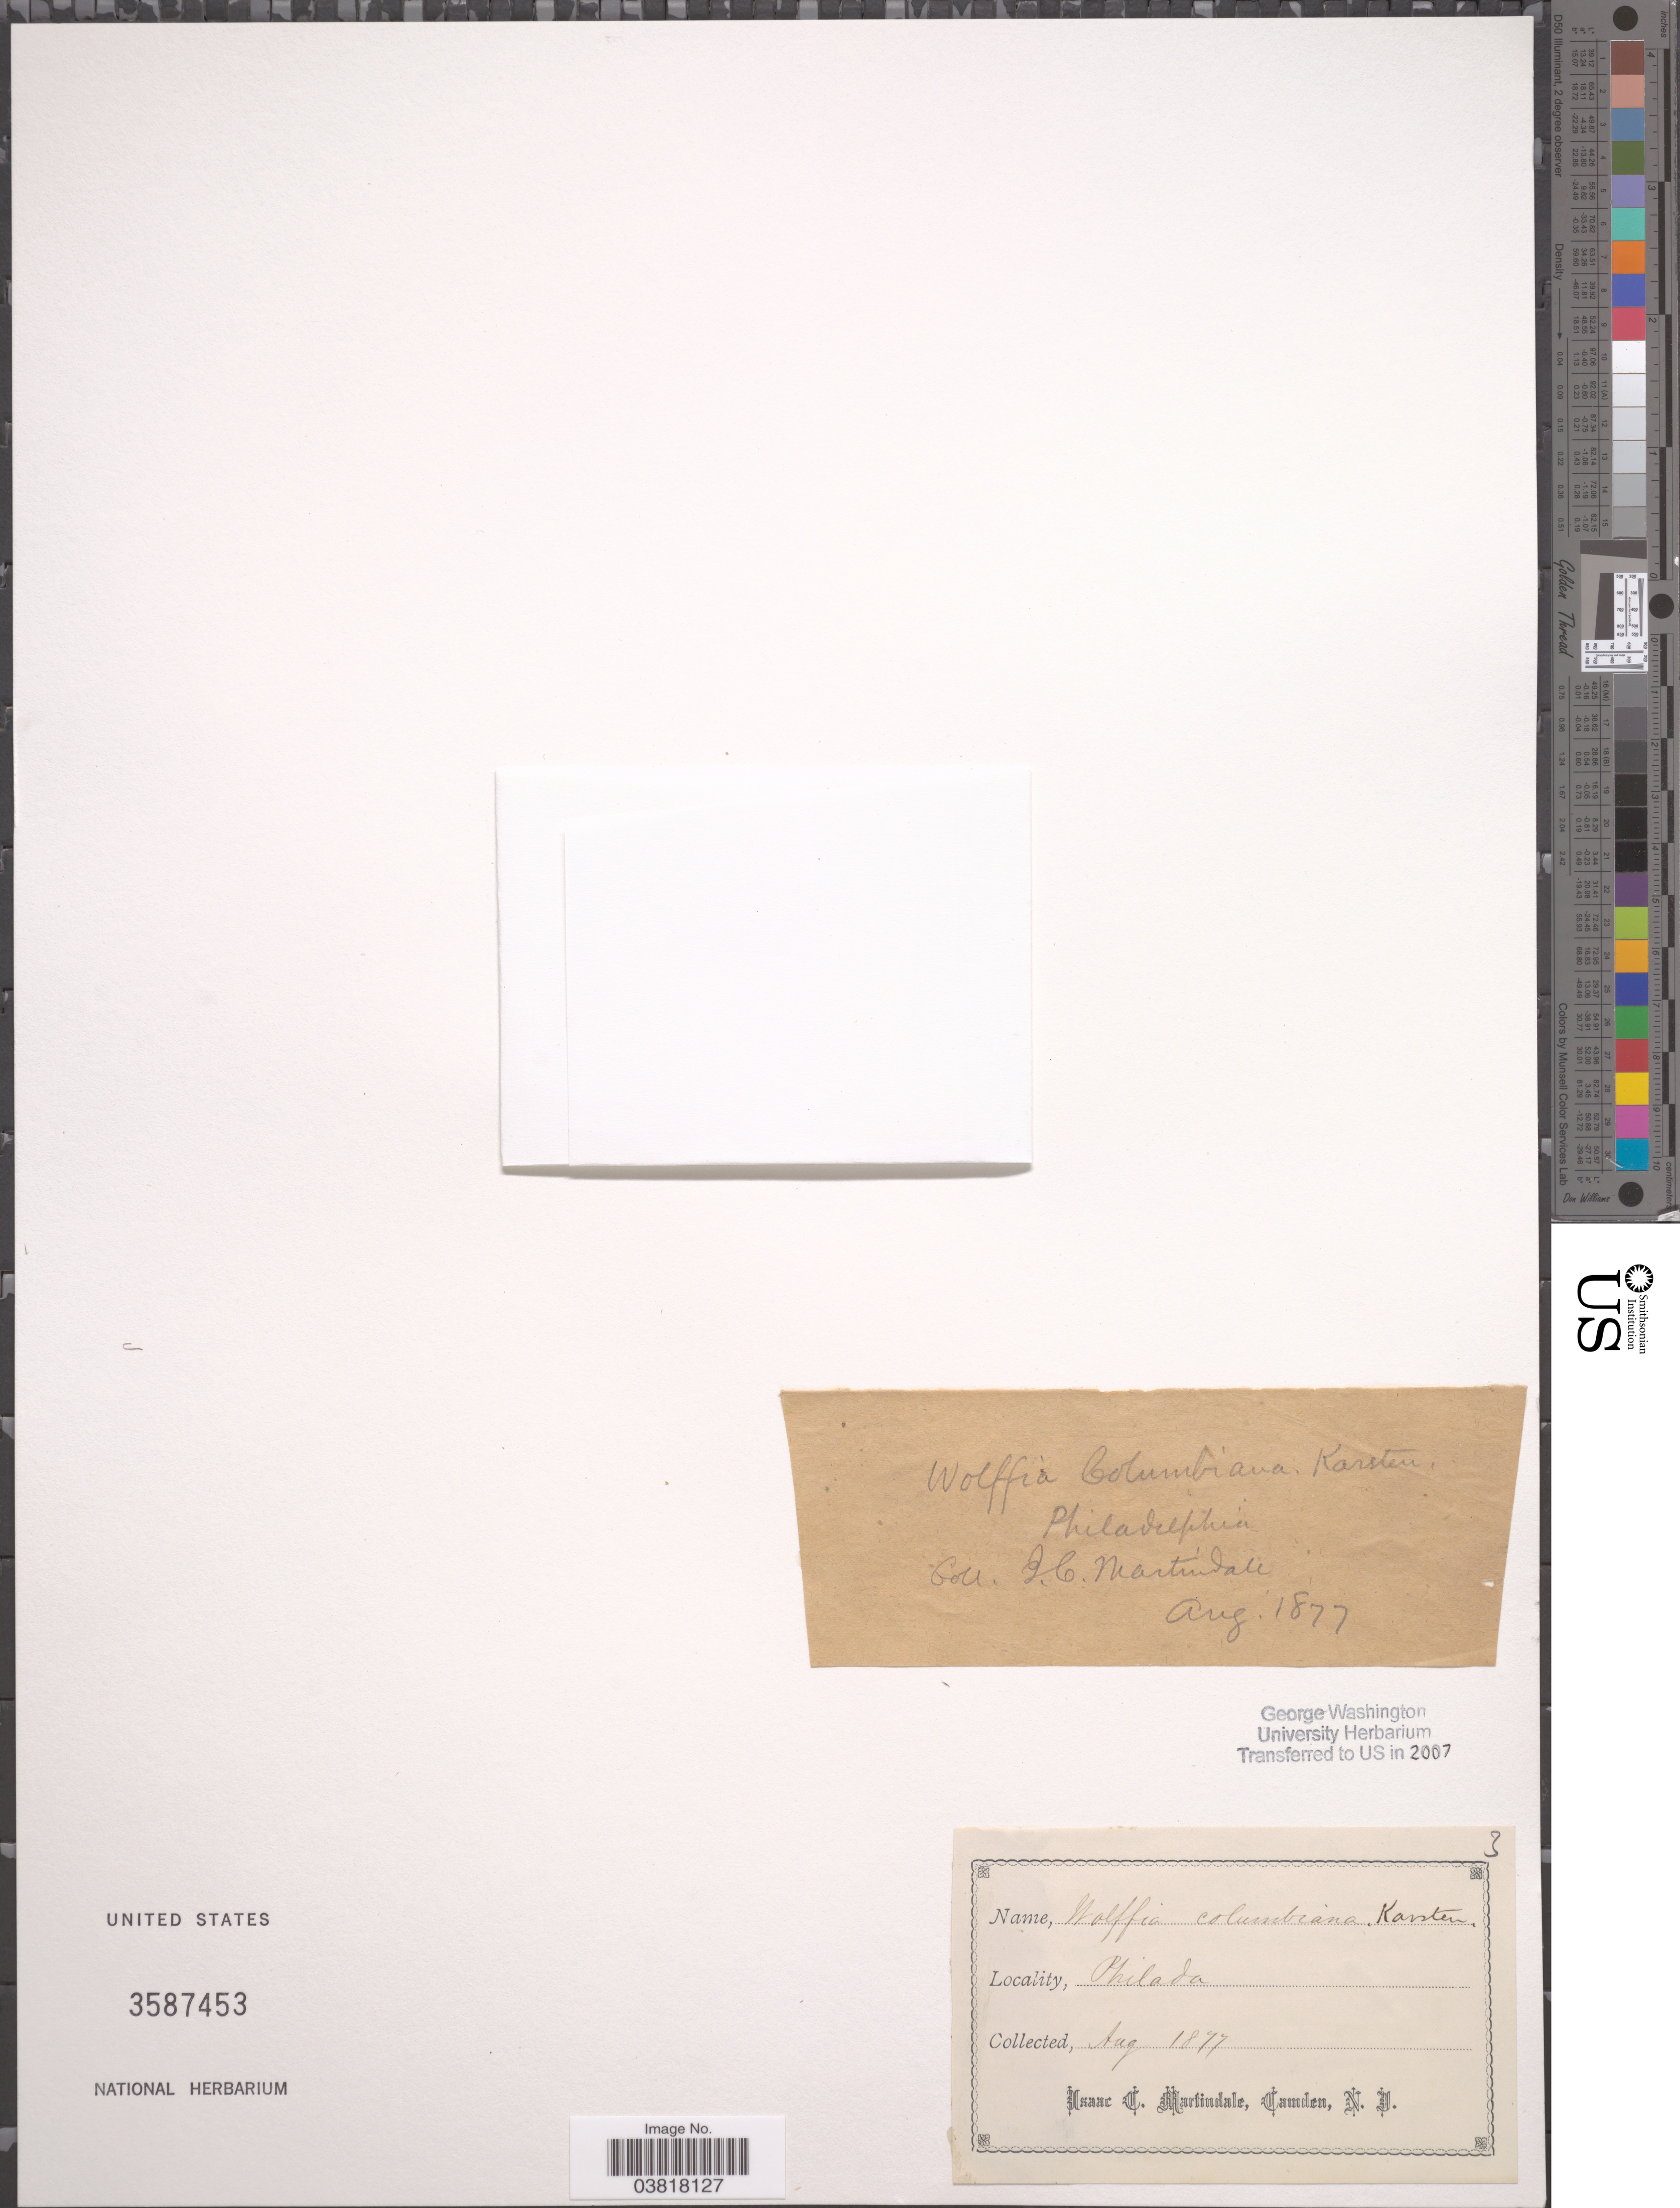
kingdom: Plantae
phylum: Tracheophyta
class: Liliopsida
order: Alismatales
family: Araceae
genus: Wolffia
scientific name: Wolffia columbiana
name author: H. Karst.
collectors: I. C. Martindale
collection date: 1877-08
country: United States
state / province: Pennsylvania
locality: Philadelphia.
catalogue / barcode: US 3587453